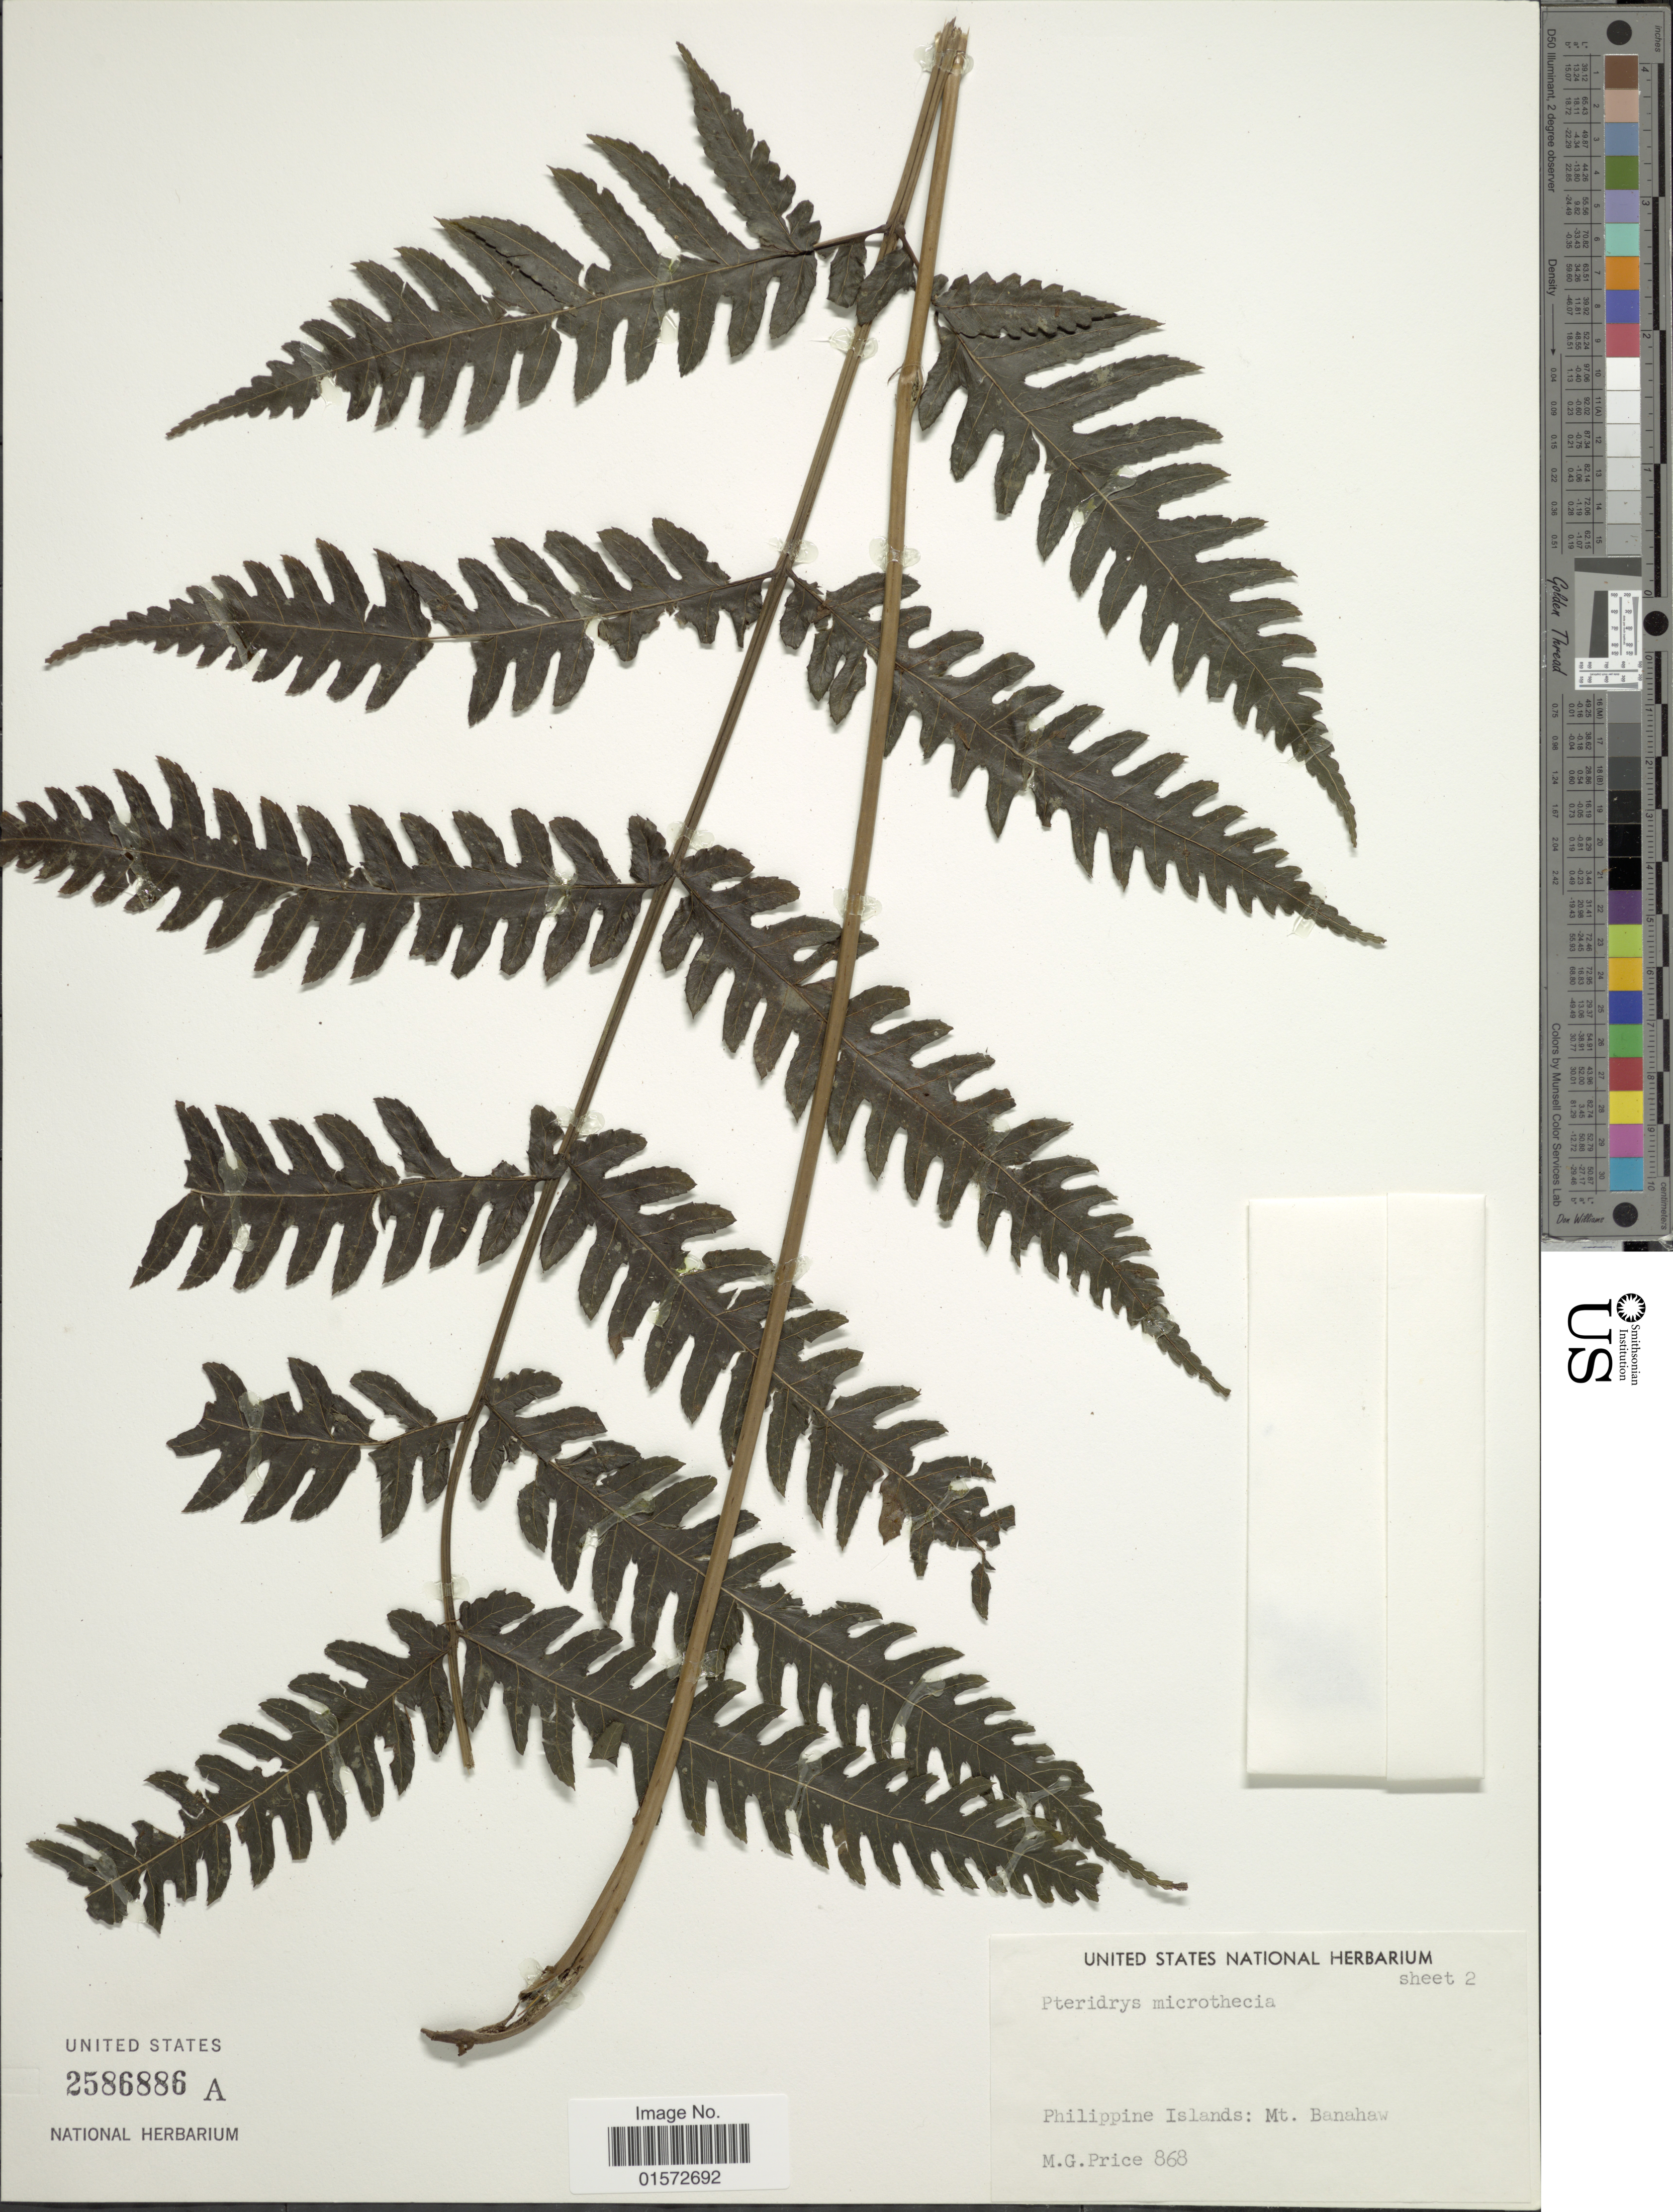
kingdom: Plantae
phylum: Tracheophyta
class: Polypodiopsida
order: Polypodiales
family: Tectariaceae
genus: Pteridrys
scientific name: Pteridrys microthecia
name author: (Fée) C. Chr. & Ching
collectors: M. G. Price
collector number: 868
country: Philippines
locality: Philippine Islands: Mt. Banahaw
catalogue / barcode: US 2586886A